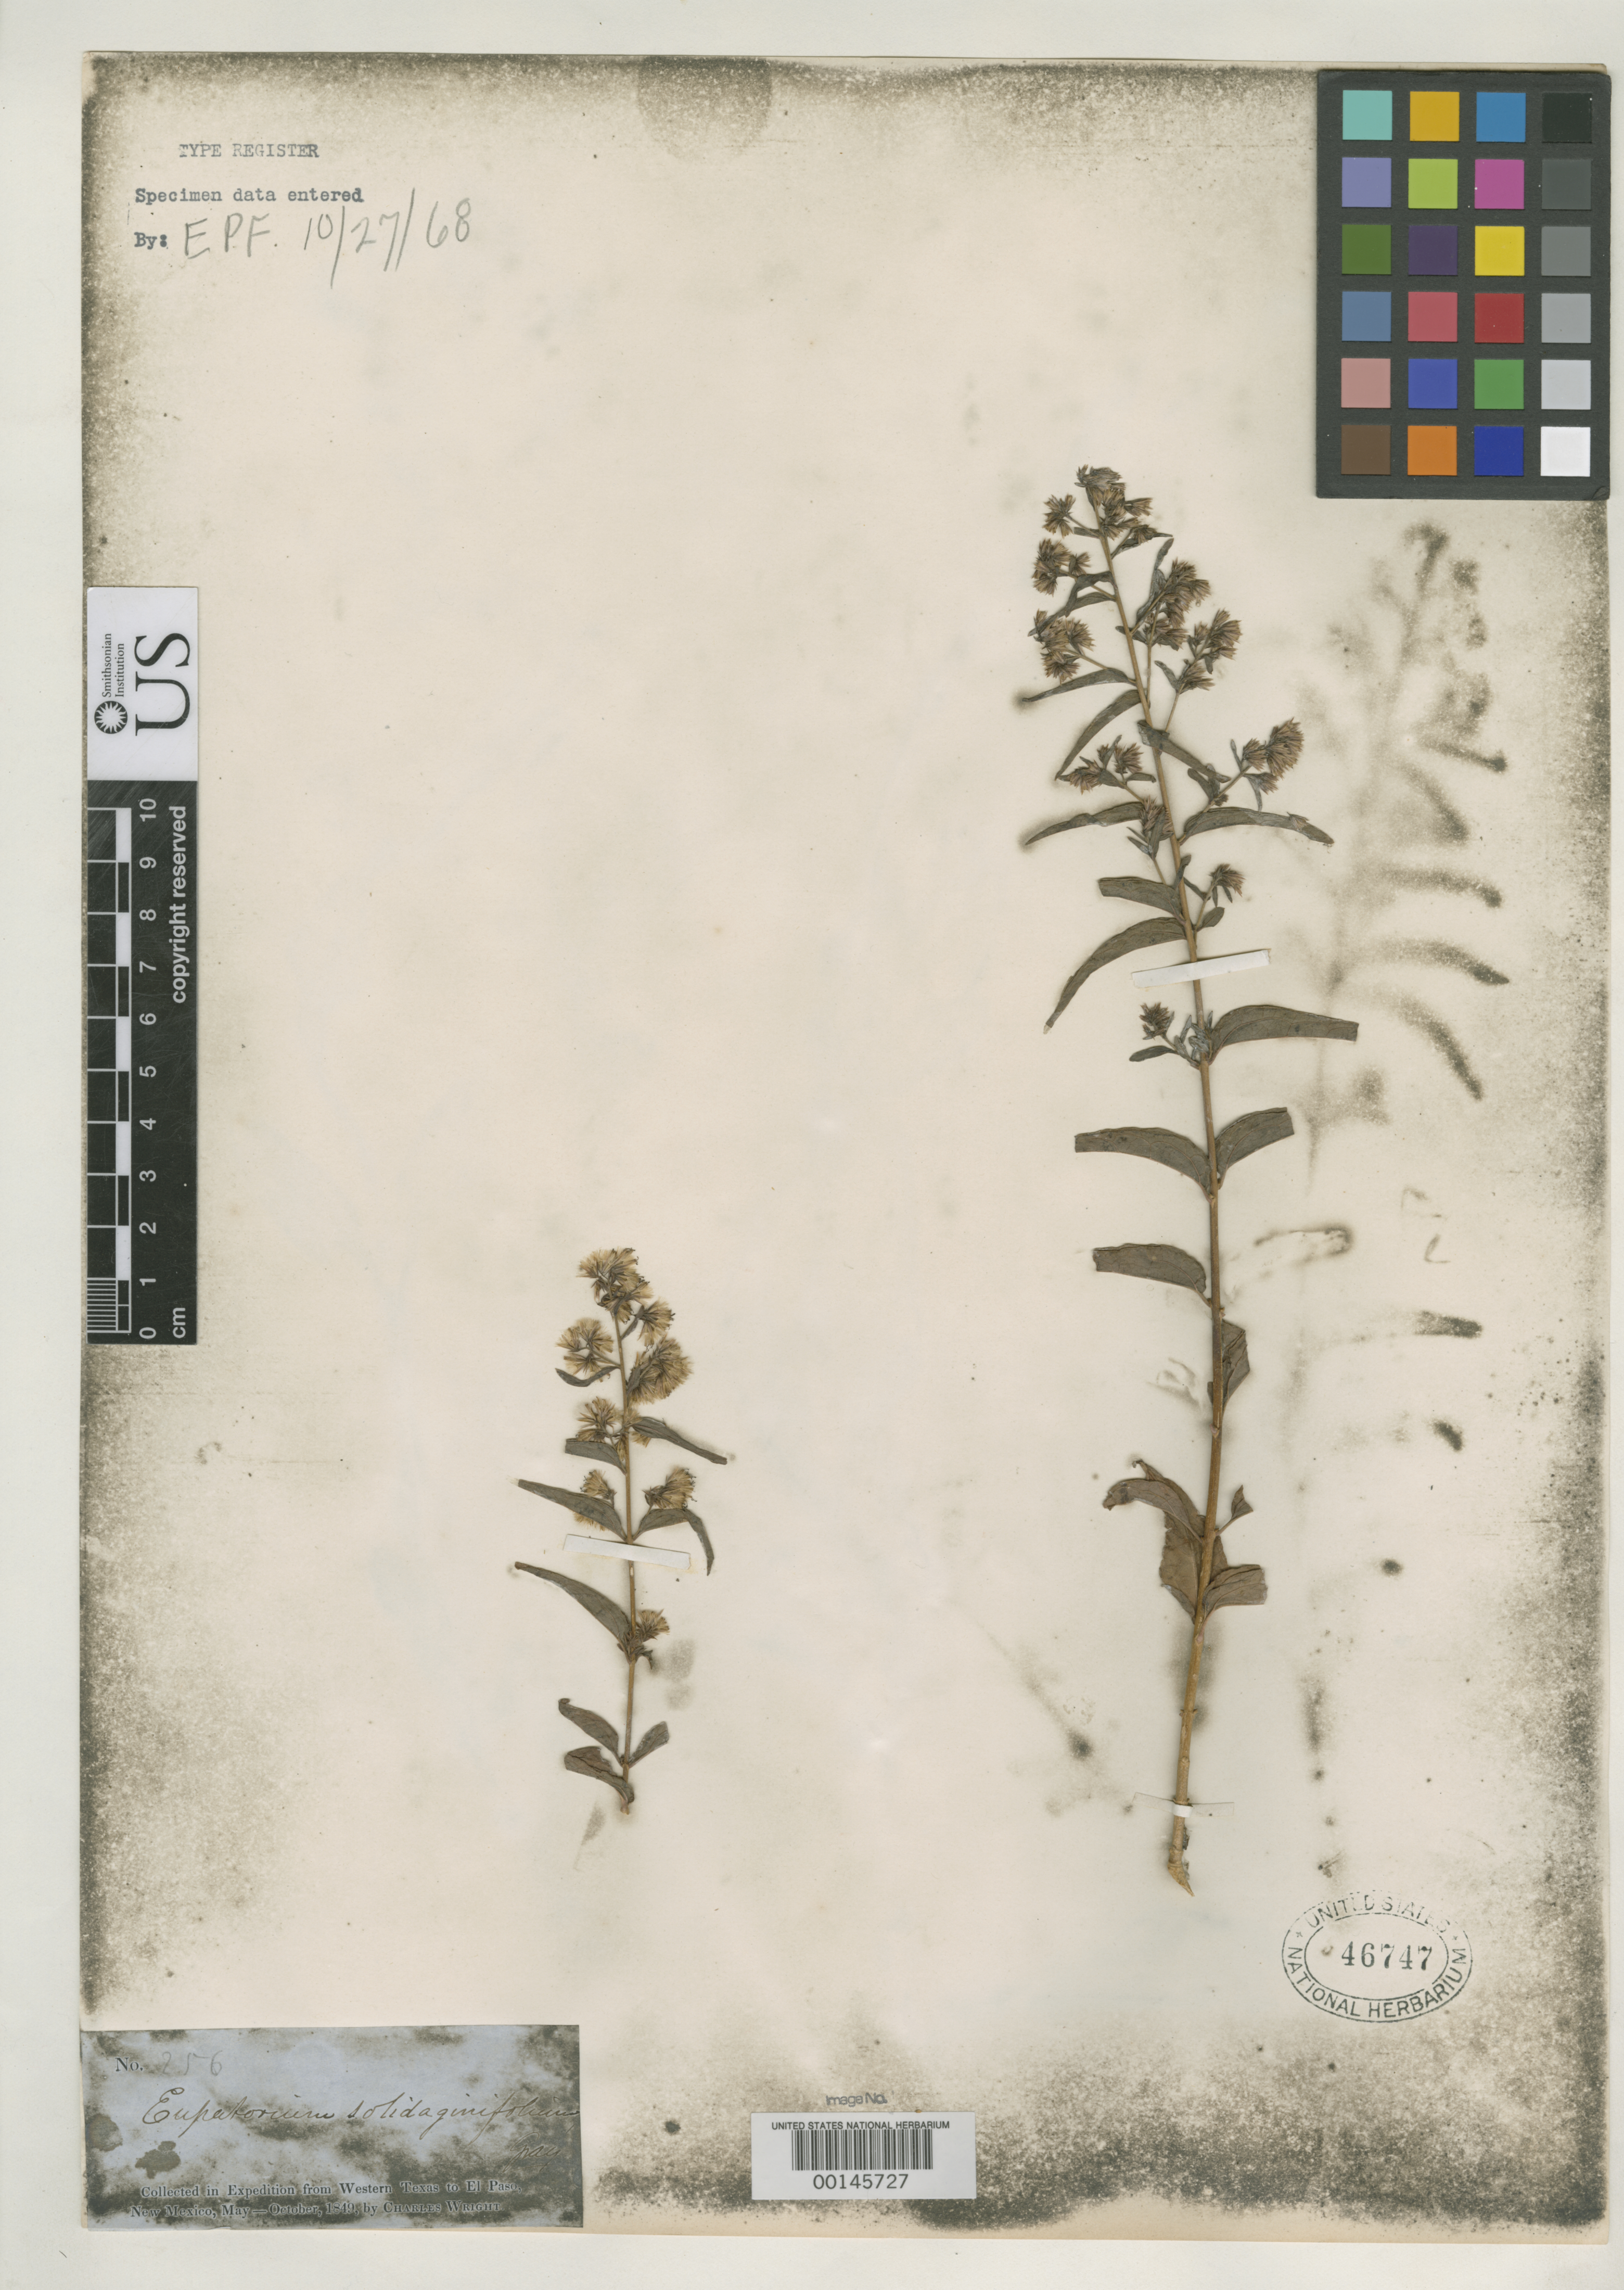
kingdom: Plantae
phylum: Tracheophyta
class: Magnoliopsida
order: Asterales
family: Asteraceae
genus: Eupatorium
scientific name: Eupatorium solidaginifolium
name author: A. Gray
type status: Type Collection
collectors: C. Wright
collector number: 256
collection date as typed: Aug 1849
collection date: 1849-08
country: United States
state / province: Texas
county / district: El Paso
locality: El Paso.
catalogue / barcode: US 46747